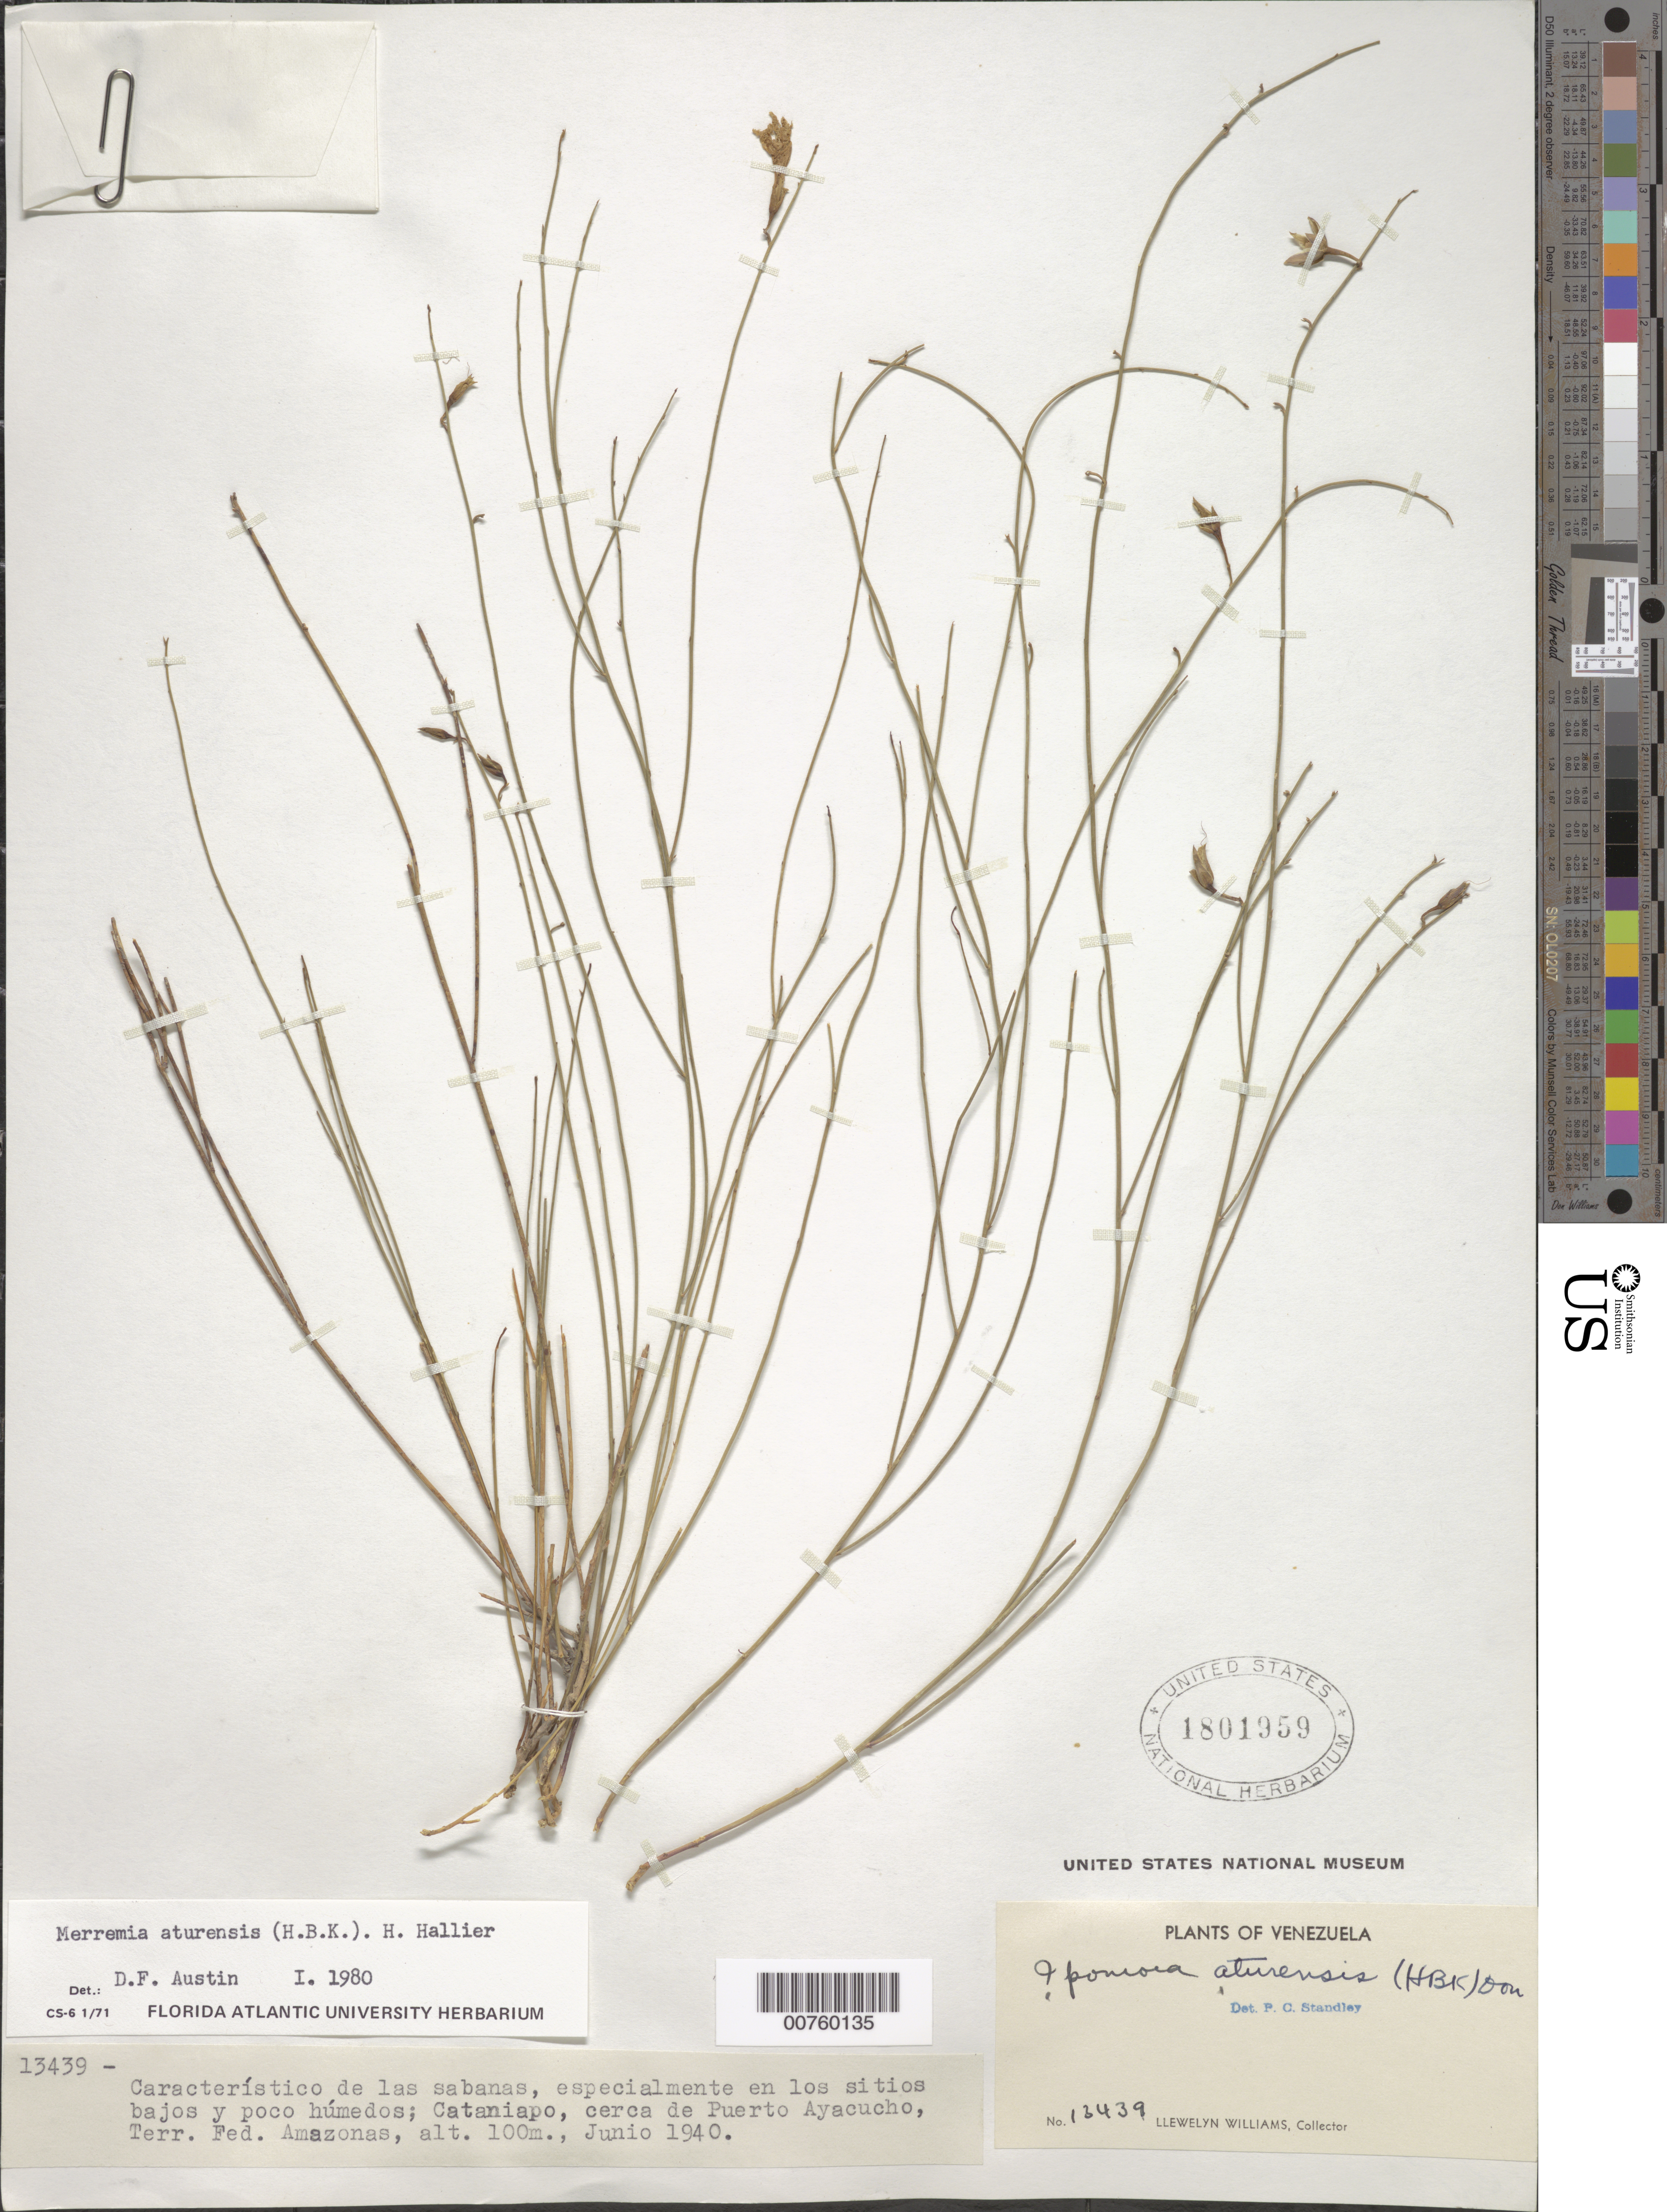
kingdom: Plantae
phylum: Tracheophyta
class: Magnoliopsida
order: Solanales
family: Convolvulaceae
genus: Distimake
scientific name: Distimake aturensis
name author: (Kunth) A. R. Simões & Staples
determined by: Strong, Mark T., (BOT), Smithsonian Institution - National Museum of Natural History (UNITED STATES)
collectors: Ll. Williams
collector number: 13439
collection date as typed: Jun-40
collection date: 1940-06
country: Venezuela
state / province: Amazonas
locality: Puerto Ayacucho, Río Cataniapo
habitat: Savanna; low, slightly wet areas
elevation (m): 100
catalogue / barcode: US 1801959